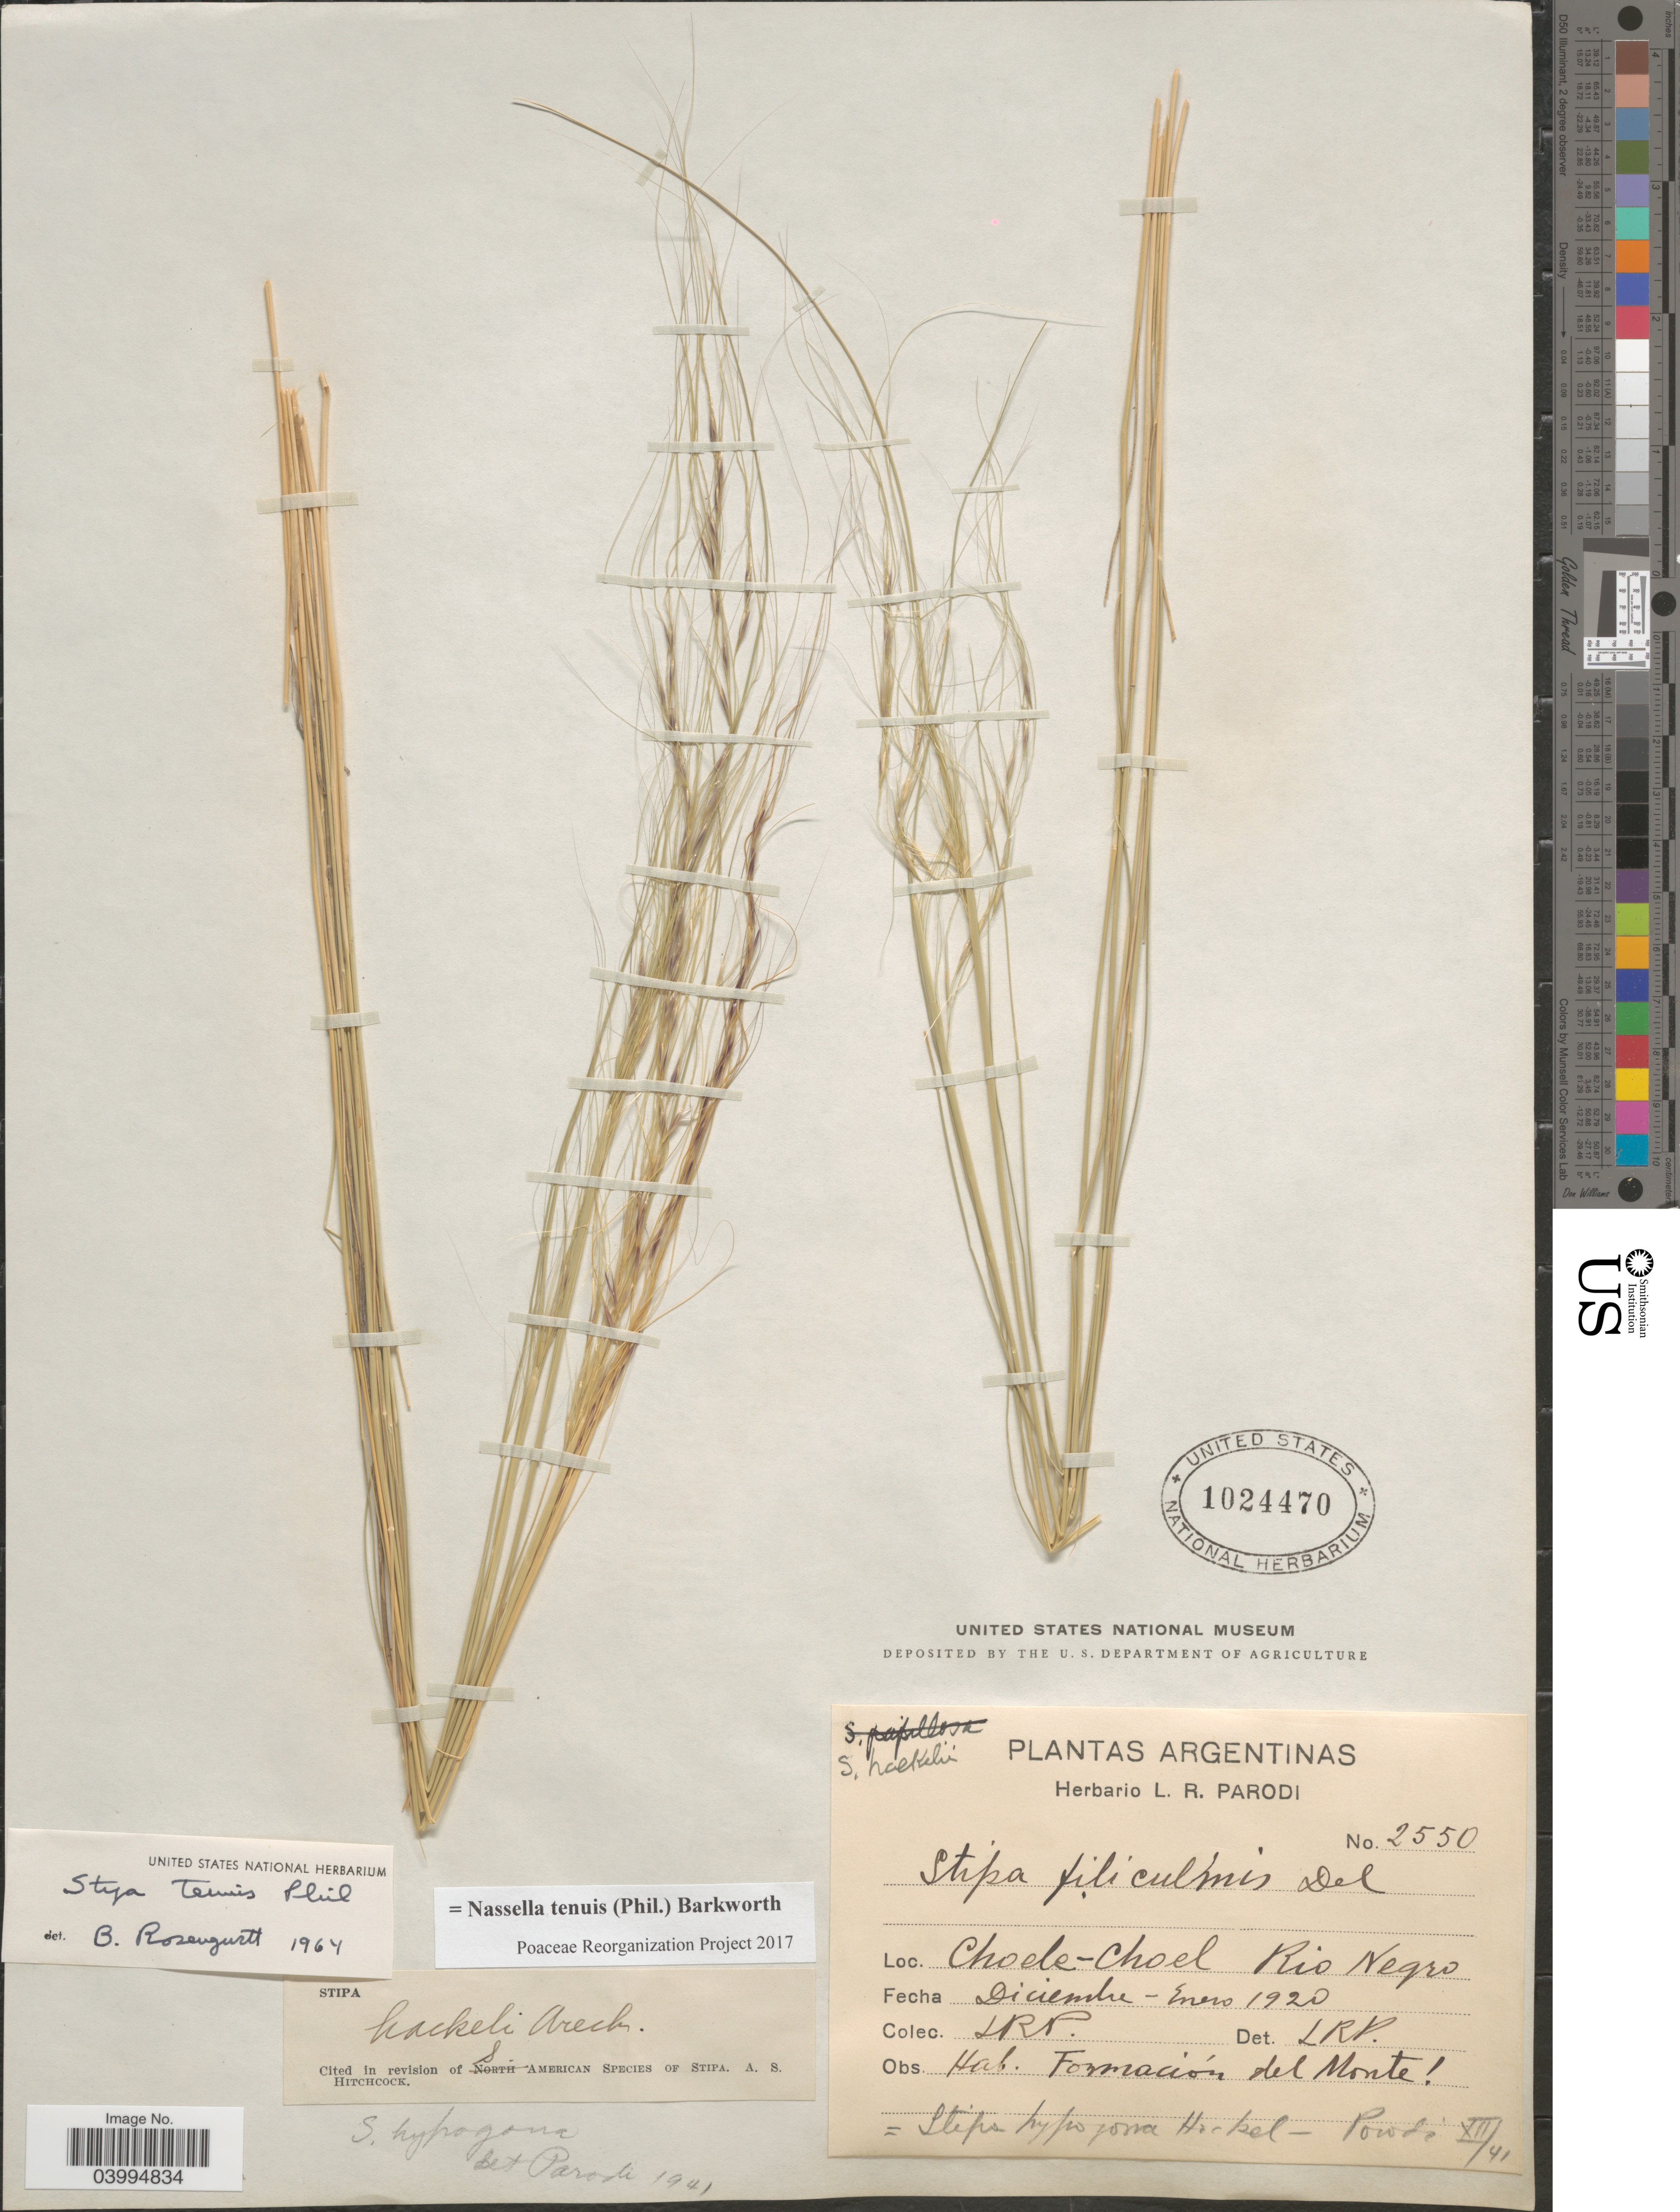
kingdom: Plantae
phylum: Tracheophyta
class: Liliopsida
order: Poales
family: Poaceae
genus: Nassella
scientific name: Nassella tenuis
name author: (Phil.) Barkworth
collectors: L. R. Parodi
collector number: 2550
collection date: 1920-01/1920-12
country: Argentina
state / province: Rio Negro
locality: Choele-Choel. Formación del Monte.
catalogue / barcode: US 1024470